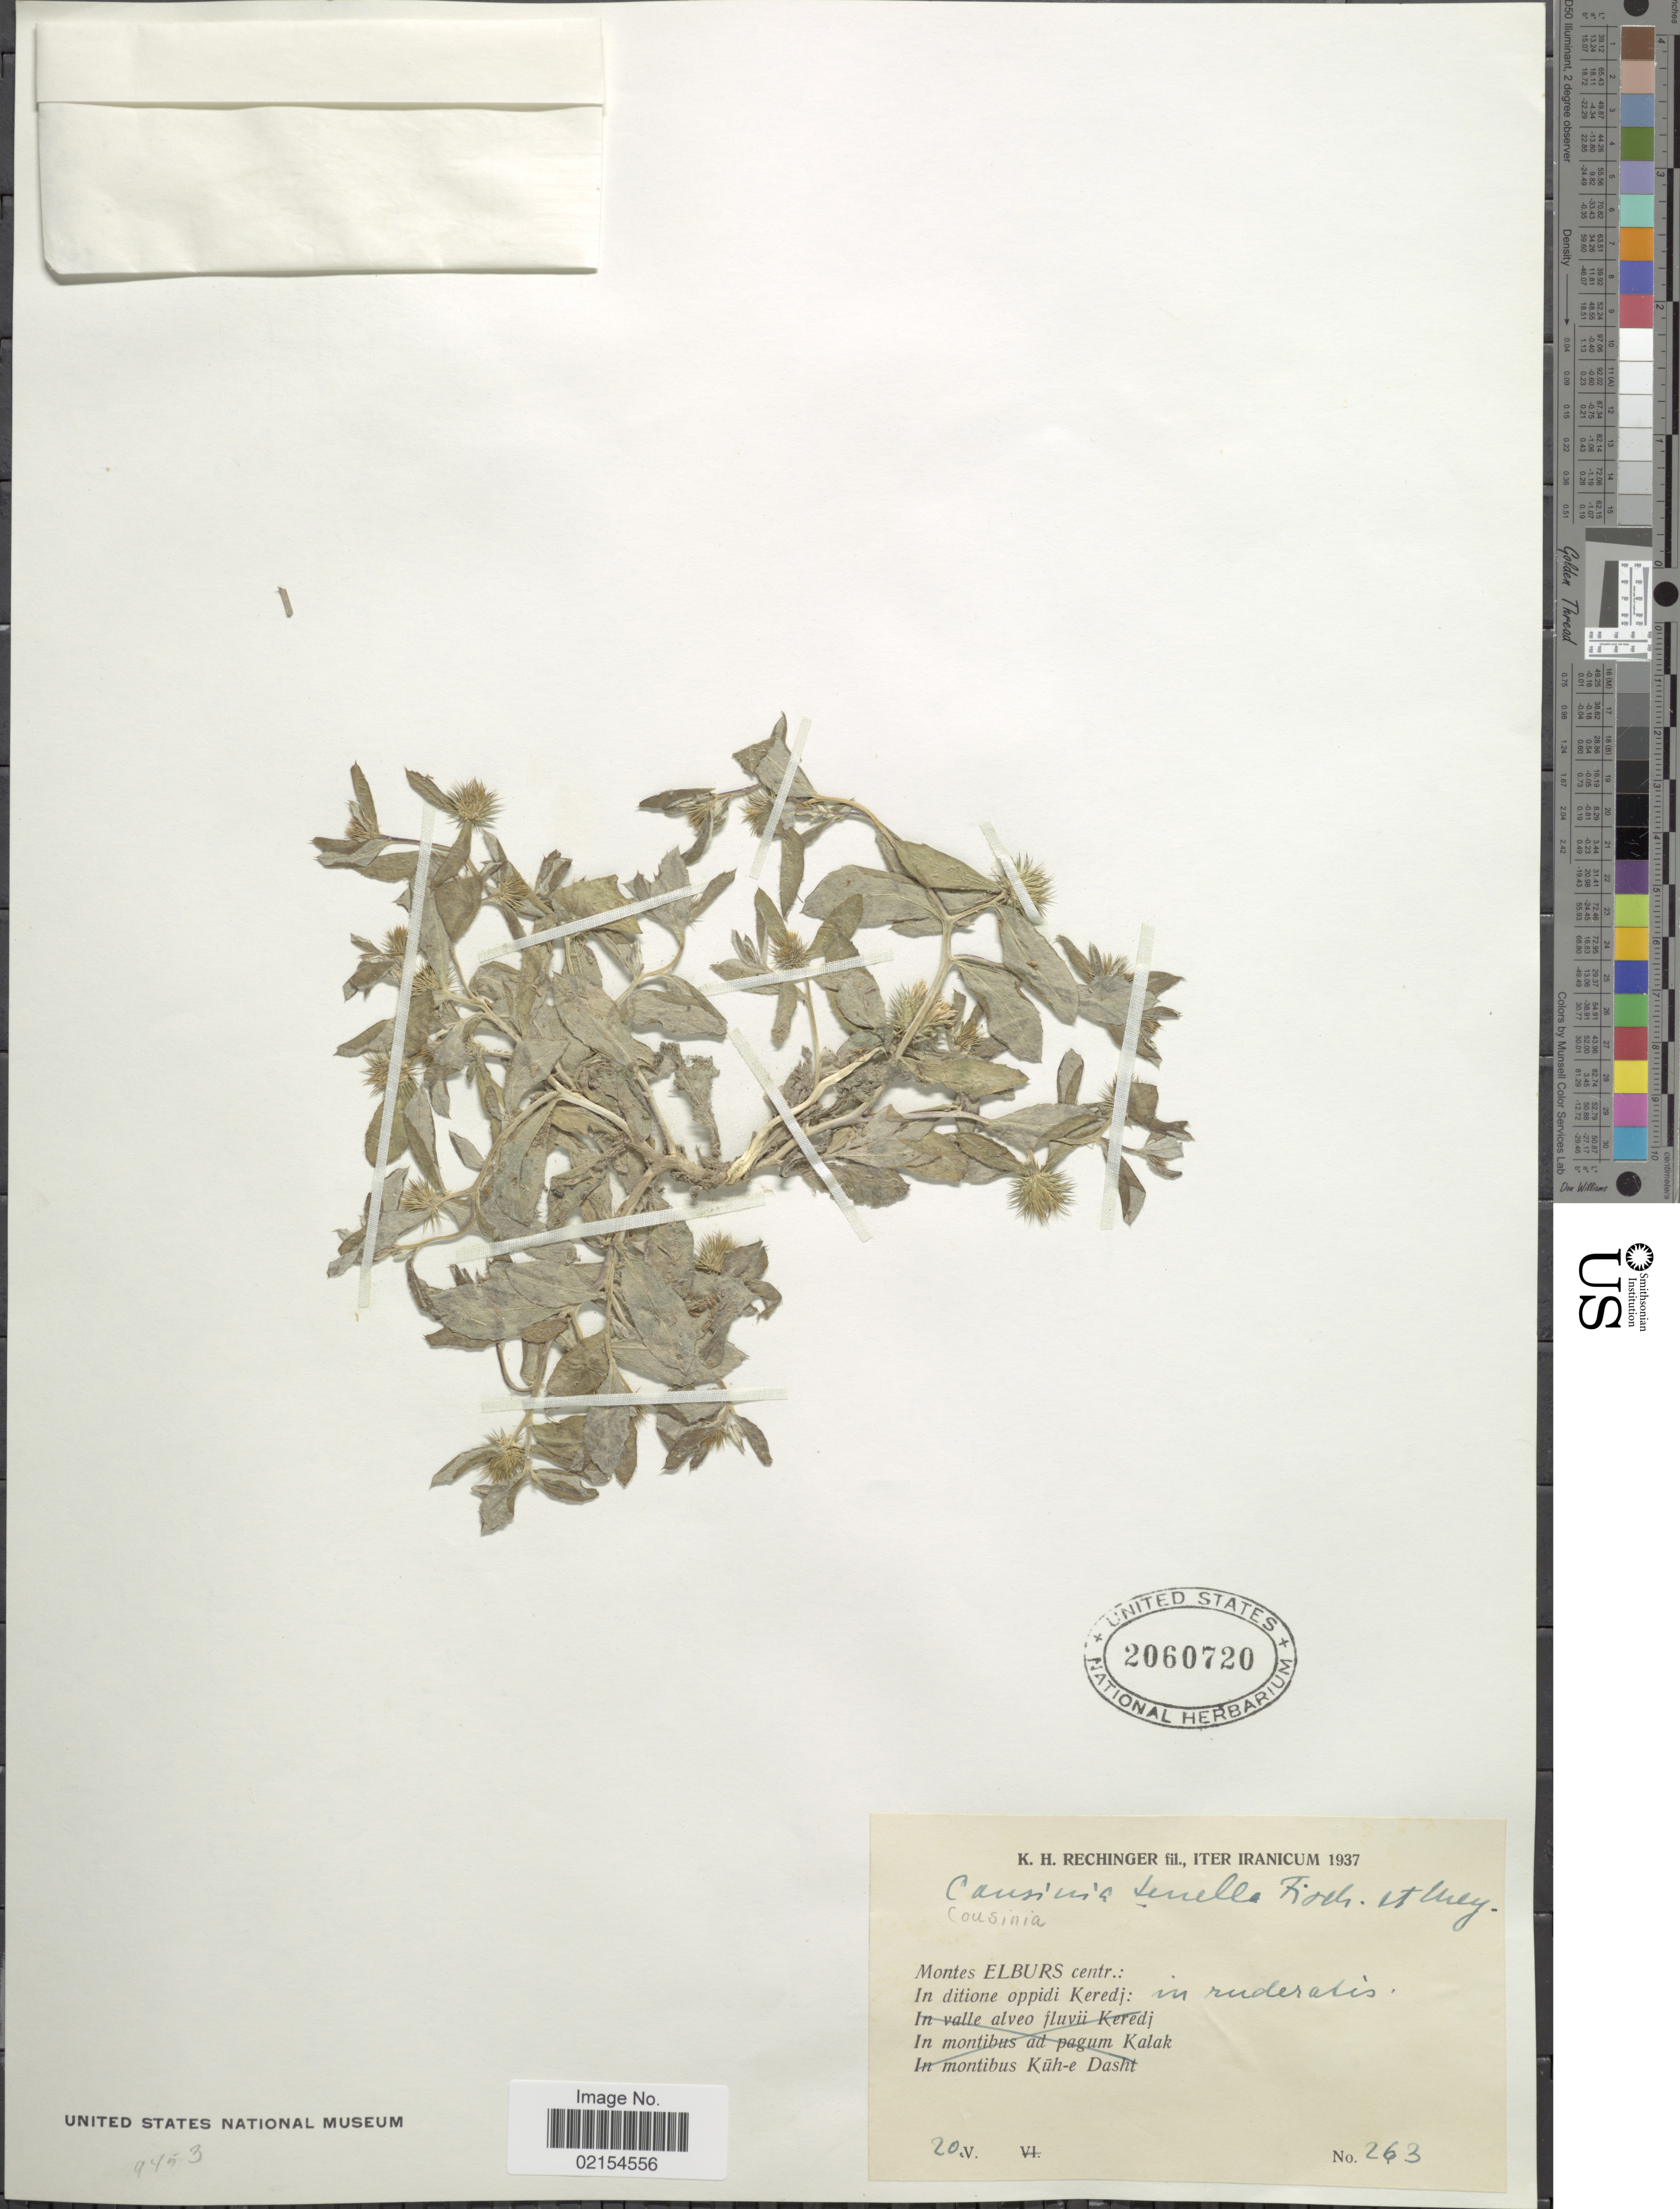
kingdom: Plantae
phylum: Tracheophyta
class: Magnoliopsida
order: Asterales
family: Asteraceae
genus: Cousinia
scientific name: Cousinia tenella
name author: Fisch. & C.A. Mey.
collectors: K. H. Rechinger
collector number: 263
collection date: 1937-05-20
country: Iran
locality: Iter Iranicum, Montes: Elburs centr.: In ditione oppidi Keredj: in ruderatis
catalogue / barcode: US 2060720